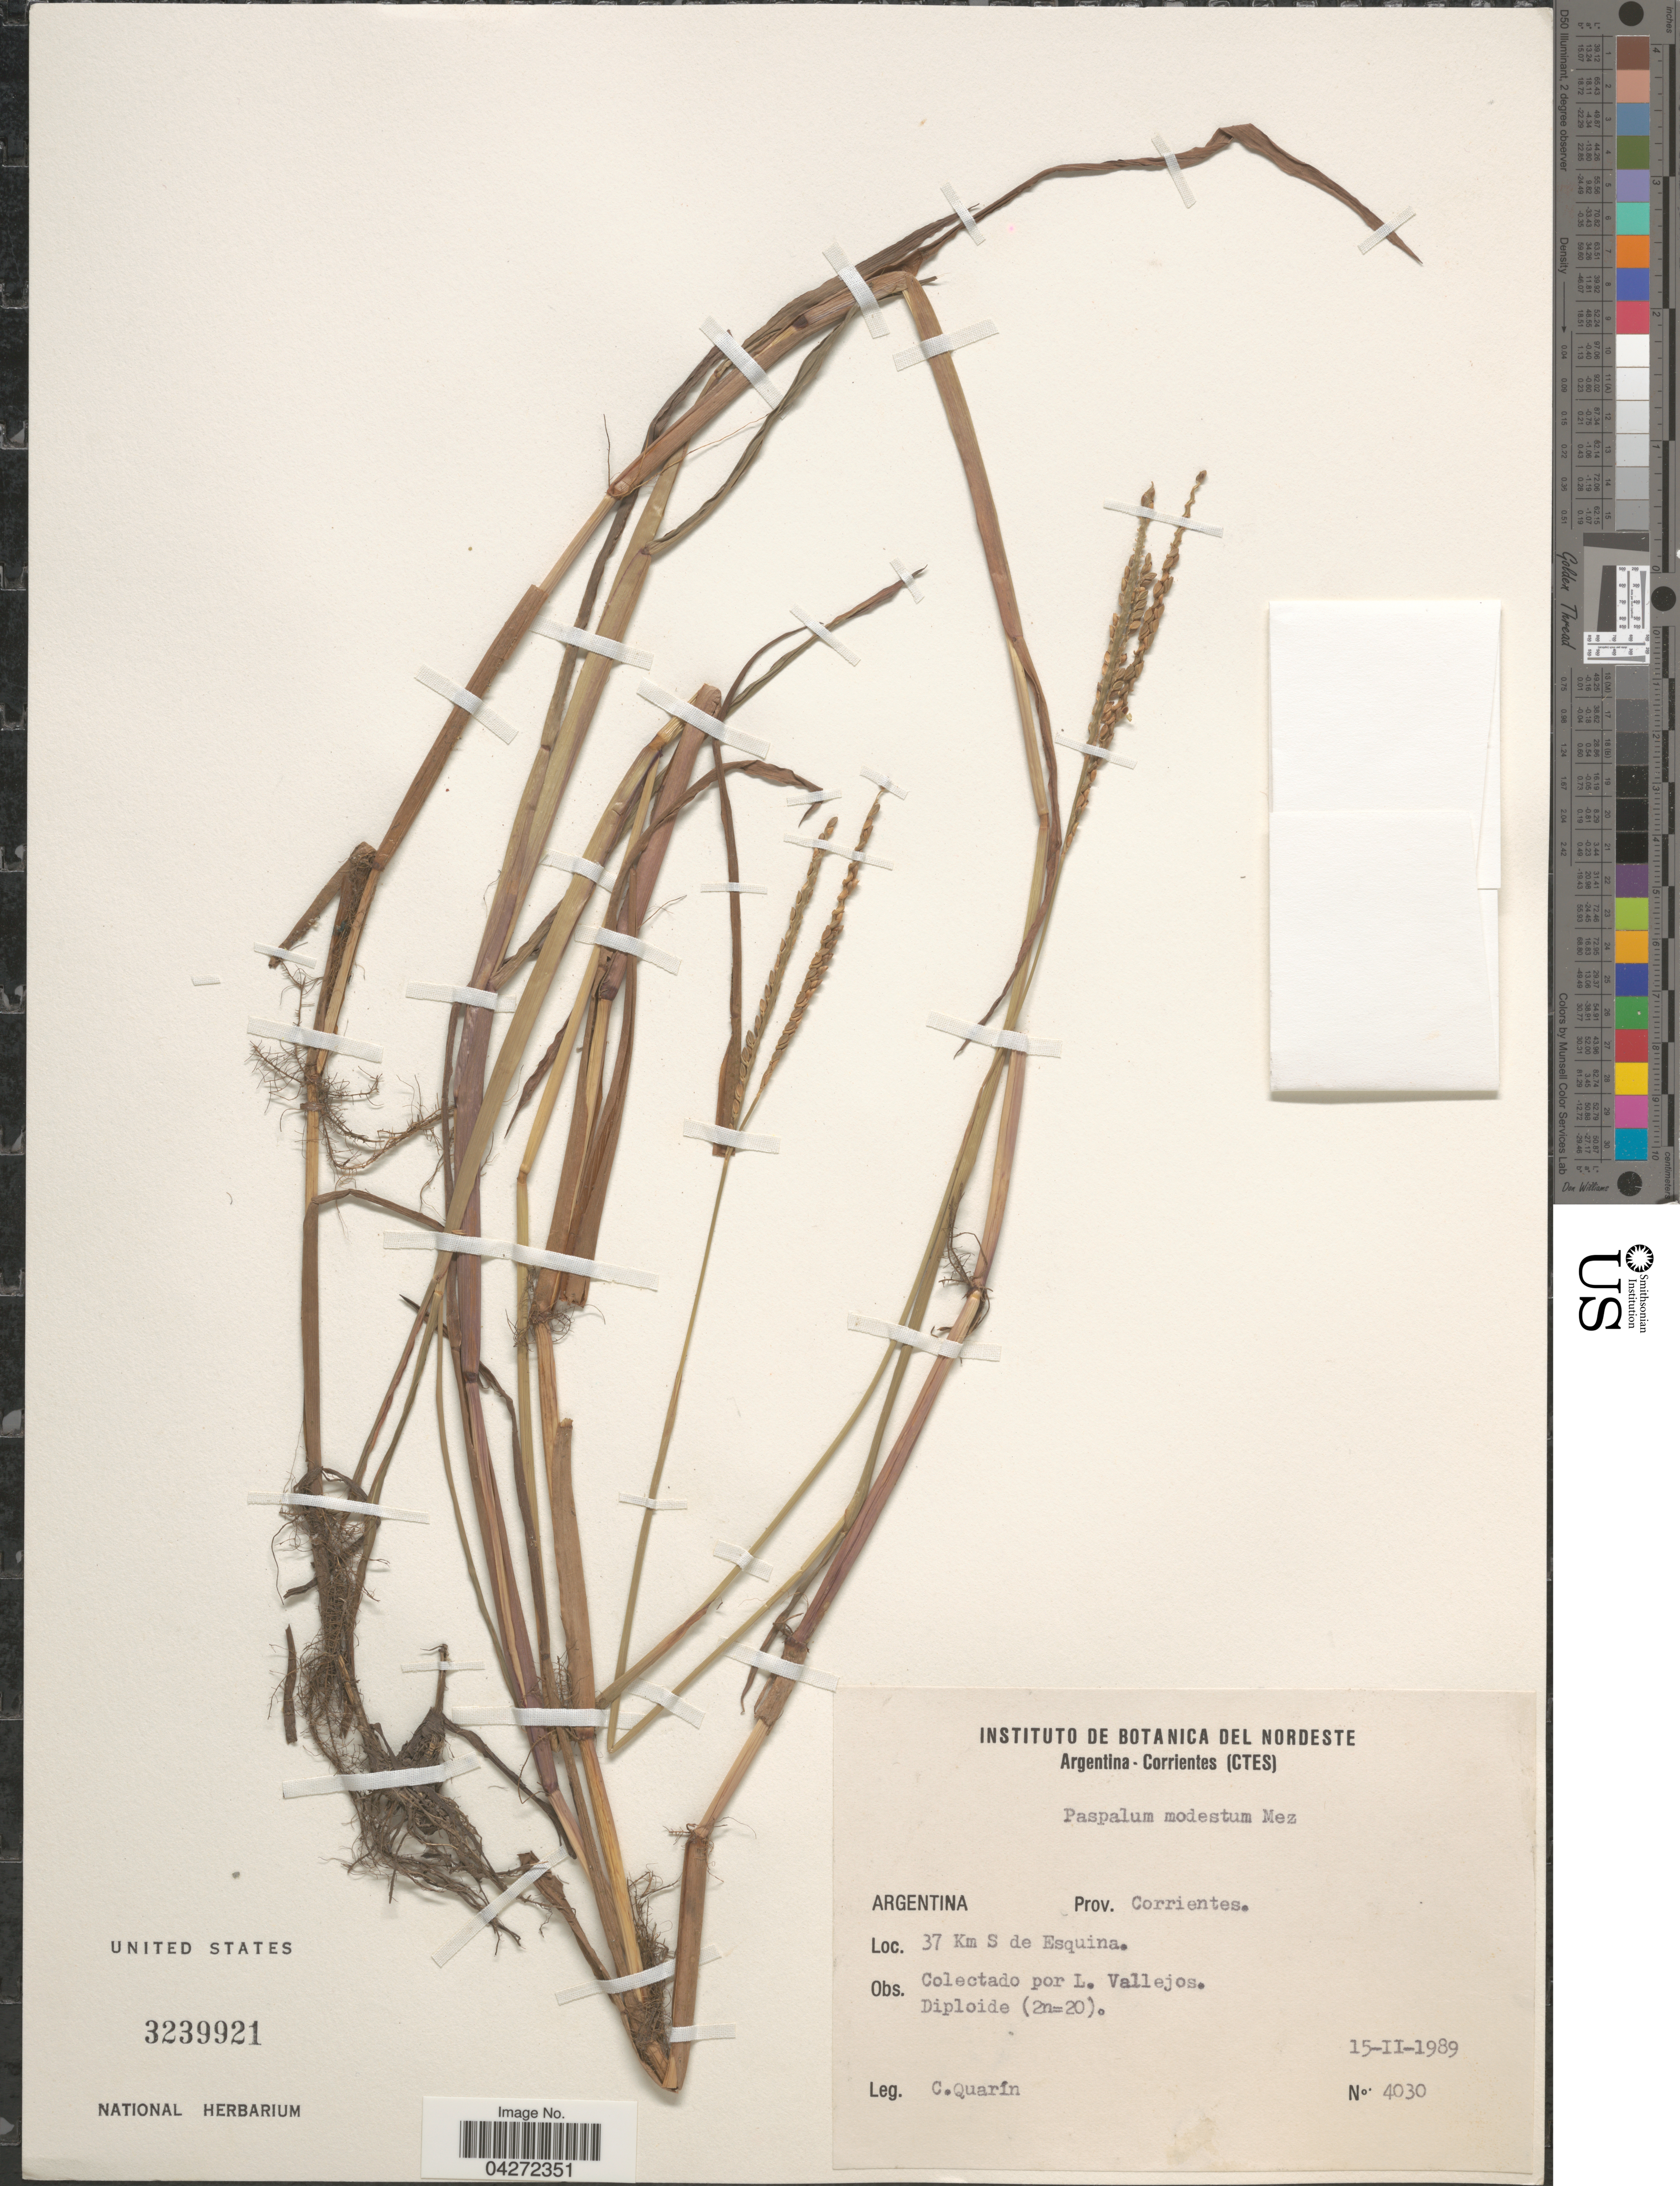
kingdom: Plantae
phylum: Tracheophyta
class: Liliopsida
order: Poales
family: Poaceae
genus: Paspalum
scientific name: Paspalum modestum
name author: Mez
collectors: L. Vallejos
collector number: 4030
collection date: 1989-02-15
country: Argentina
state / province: Corrientes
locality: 37 Km S de Esquina.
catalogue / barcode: US 3239921